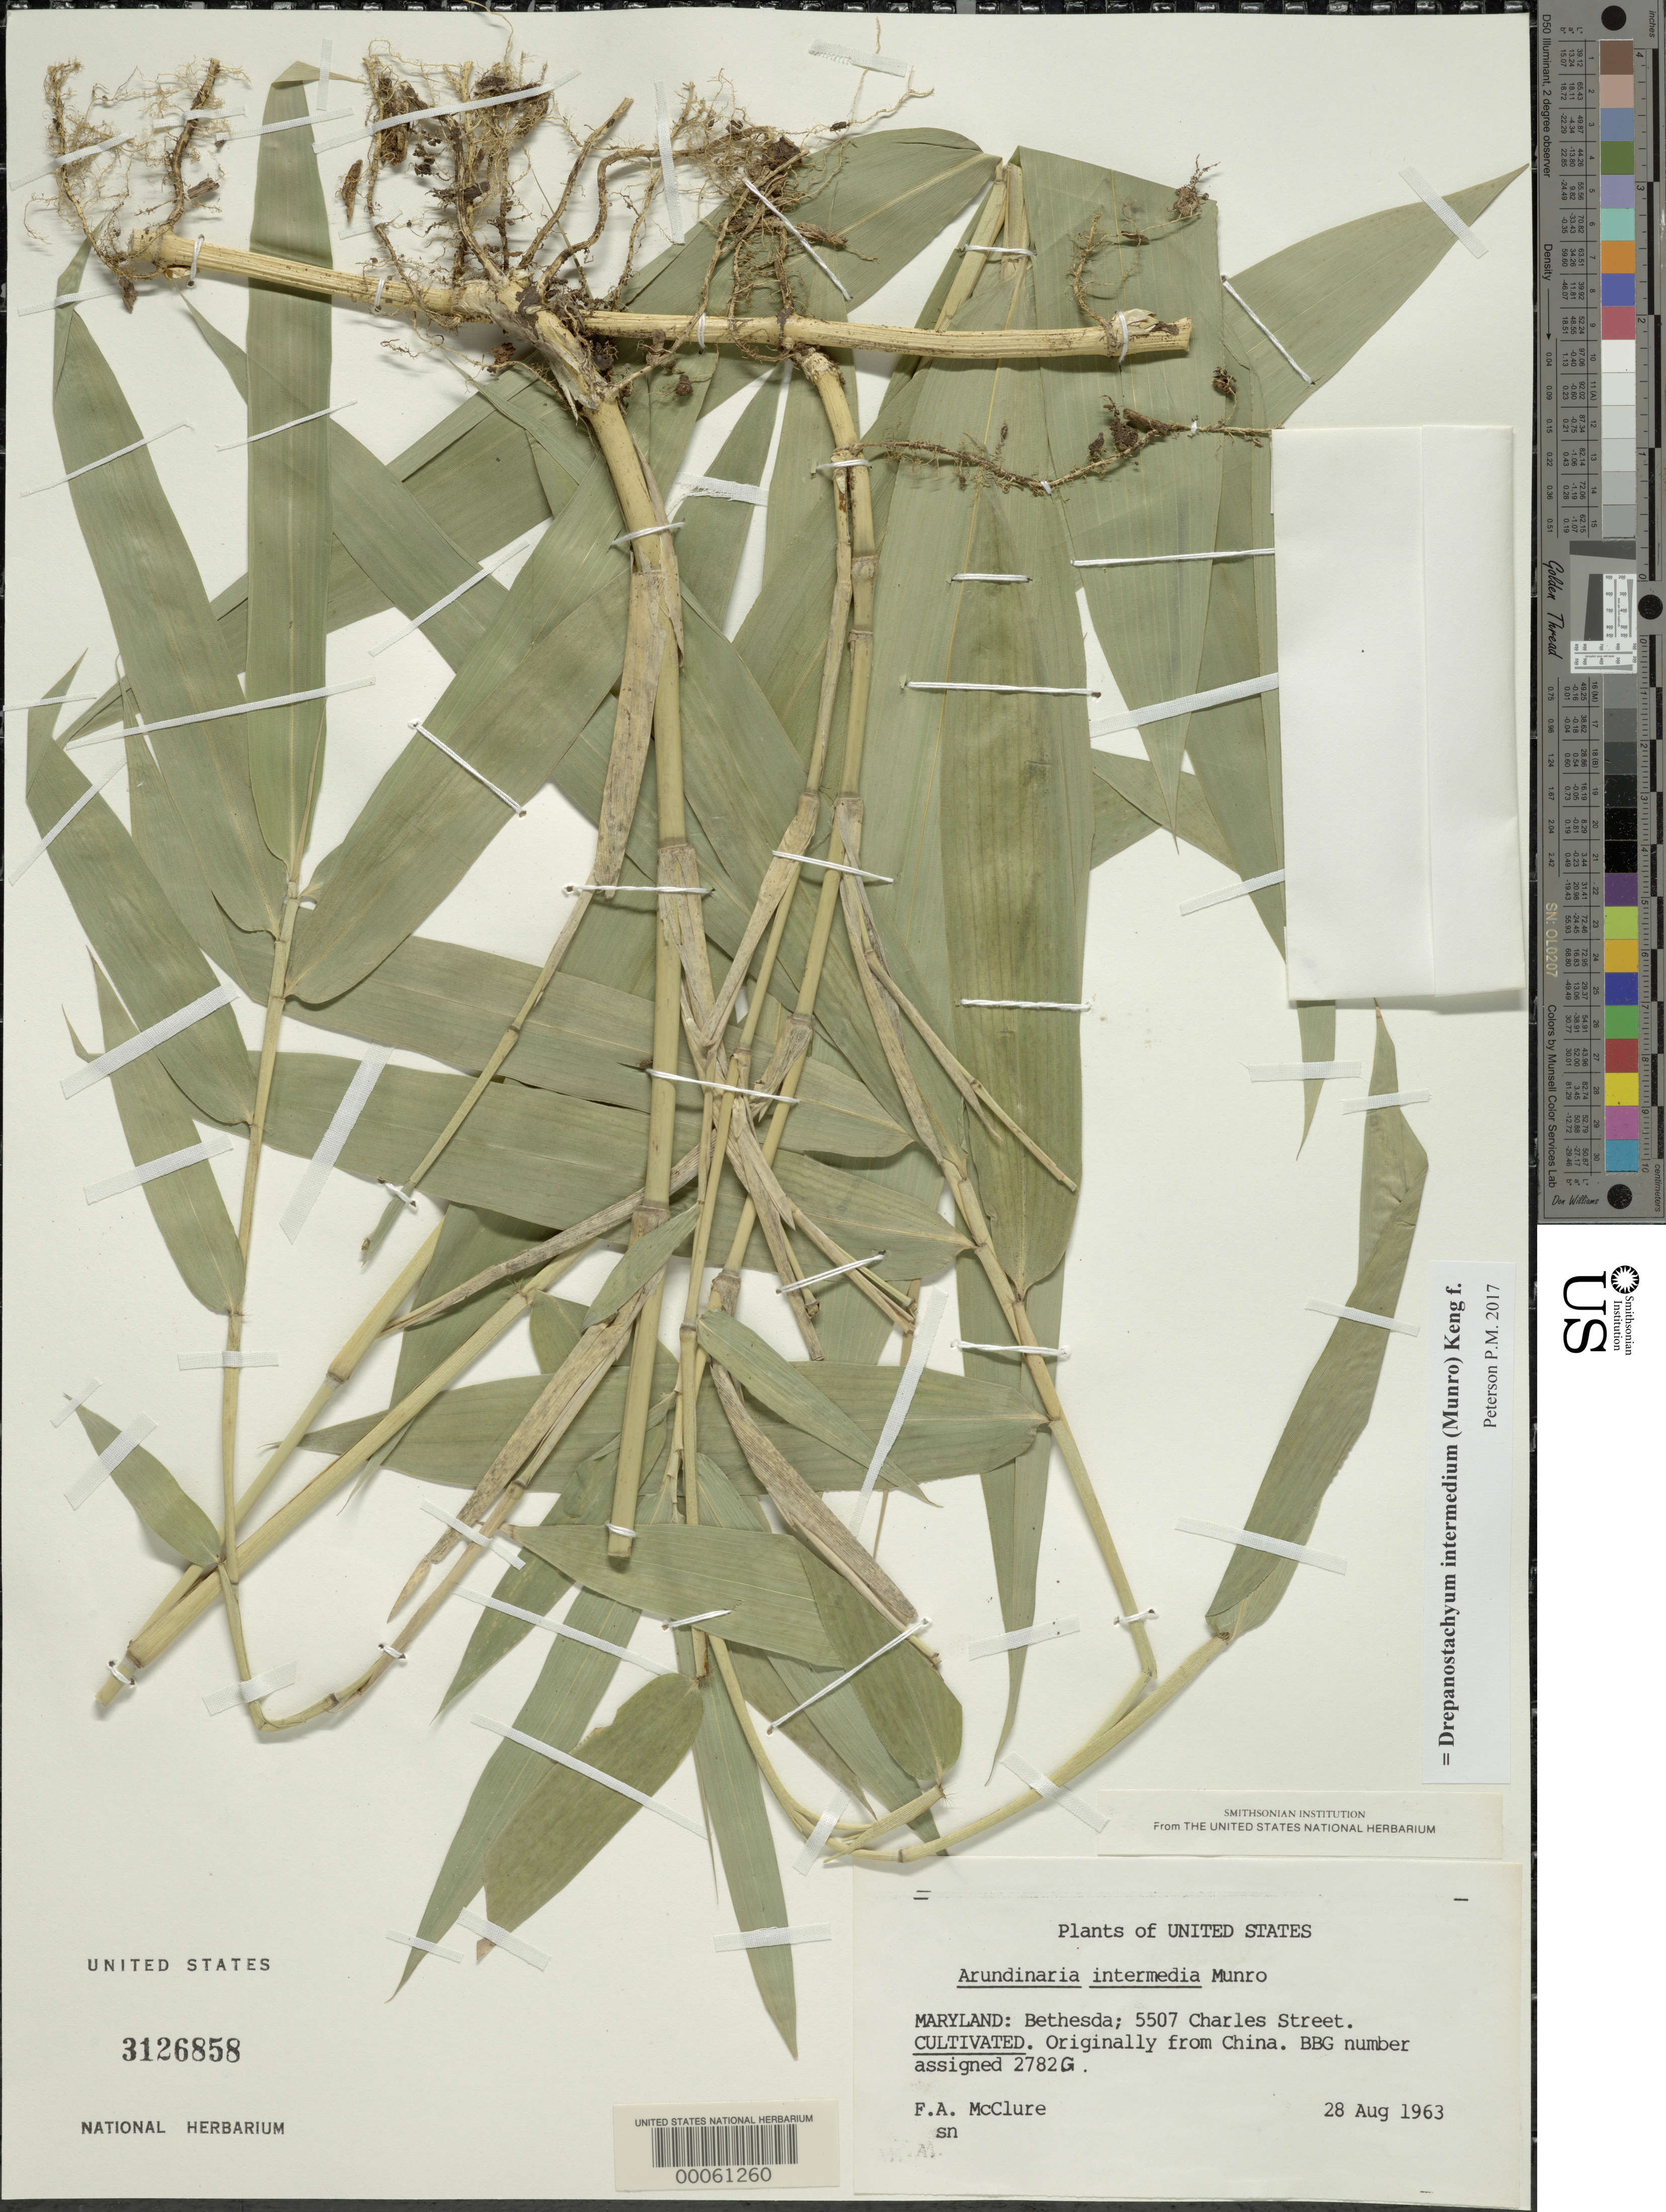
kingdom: Plantae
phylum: Tracheophyta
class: Liliopsida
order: Poales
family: Poaceae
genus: Arundinaria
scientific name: Arundinaria intermedia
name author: Munro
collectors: F. A. McClure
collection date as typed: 28 Aug 1963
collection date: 1963-08-28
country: United States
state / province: Maryland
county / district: Montgomery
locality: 5507 Charles Street, Bethesda (McClure's garden)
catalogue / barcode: US 3126858